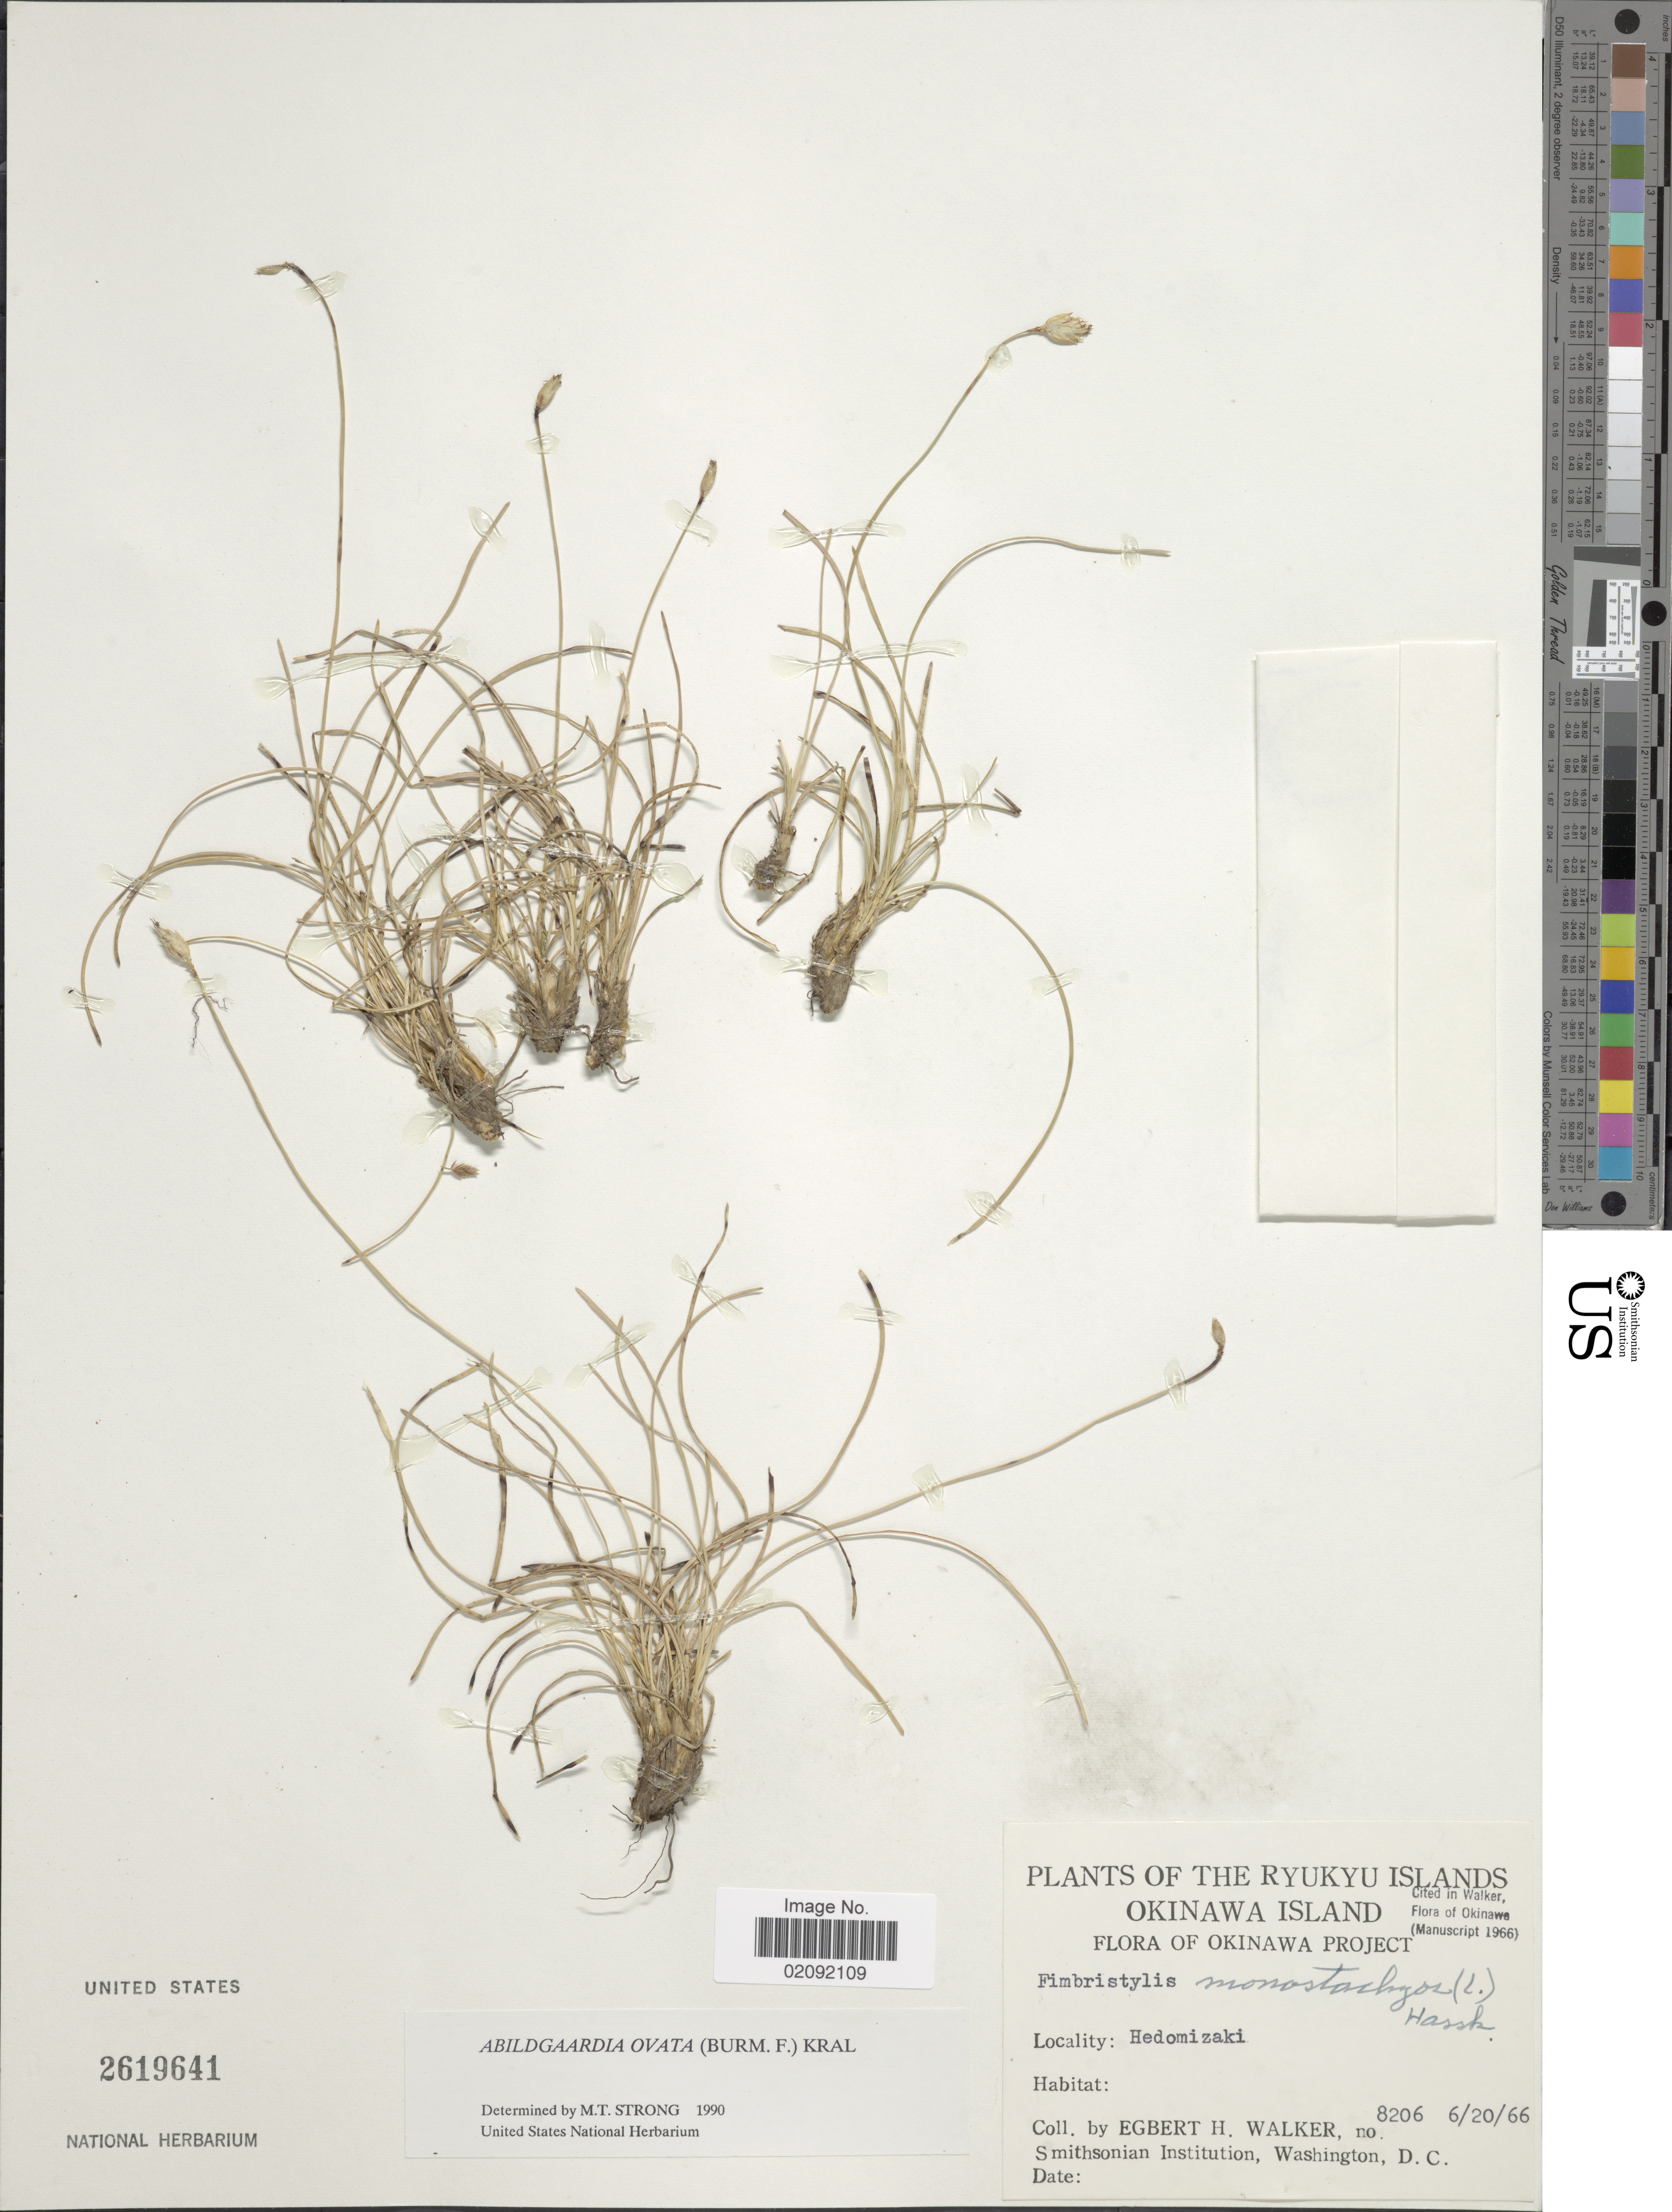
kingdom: Plantae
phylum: Tracheophyta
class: Liliopsida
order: Poales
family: Cyperaceae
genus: Abildgaardia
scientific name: Abildgaardia ovata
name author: (Burm. f.) Kral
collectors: E. H. Walker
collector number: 8206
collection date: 1966-06-20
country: Japan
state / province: Okinawa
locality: The Ryukyu Islands, Okinawa Island, Hedomizaki.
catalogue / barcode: US 2619641